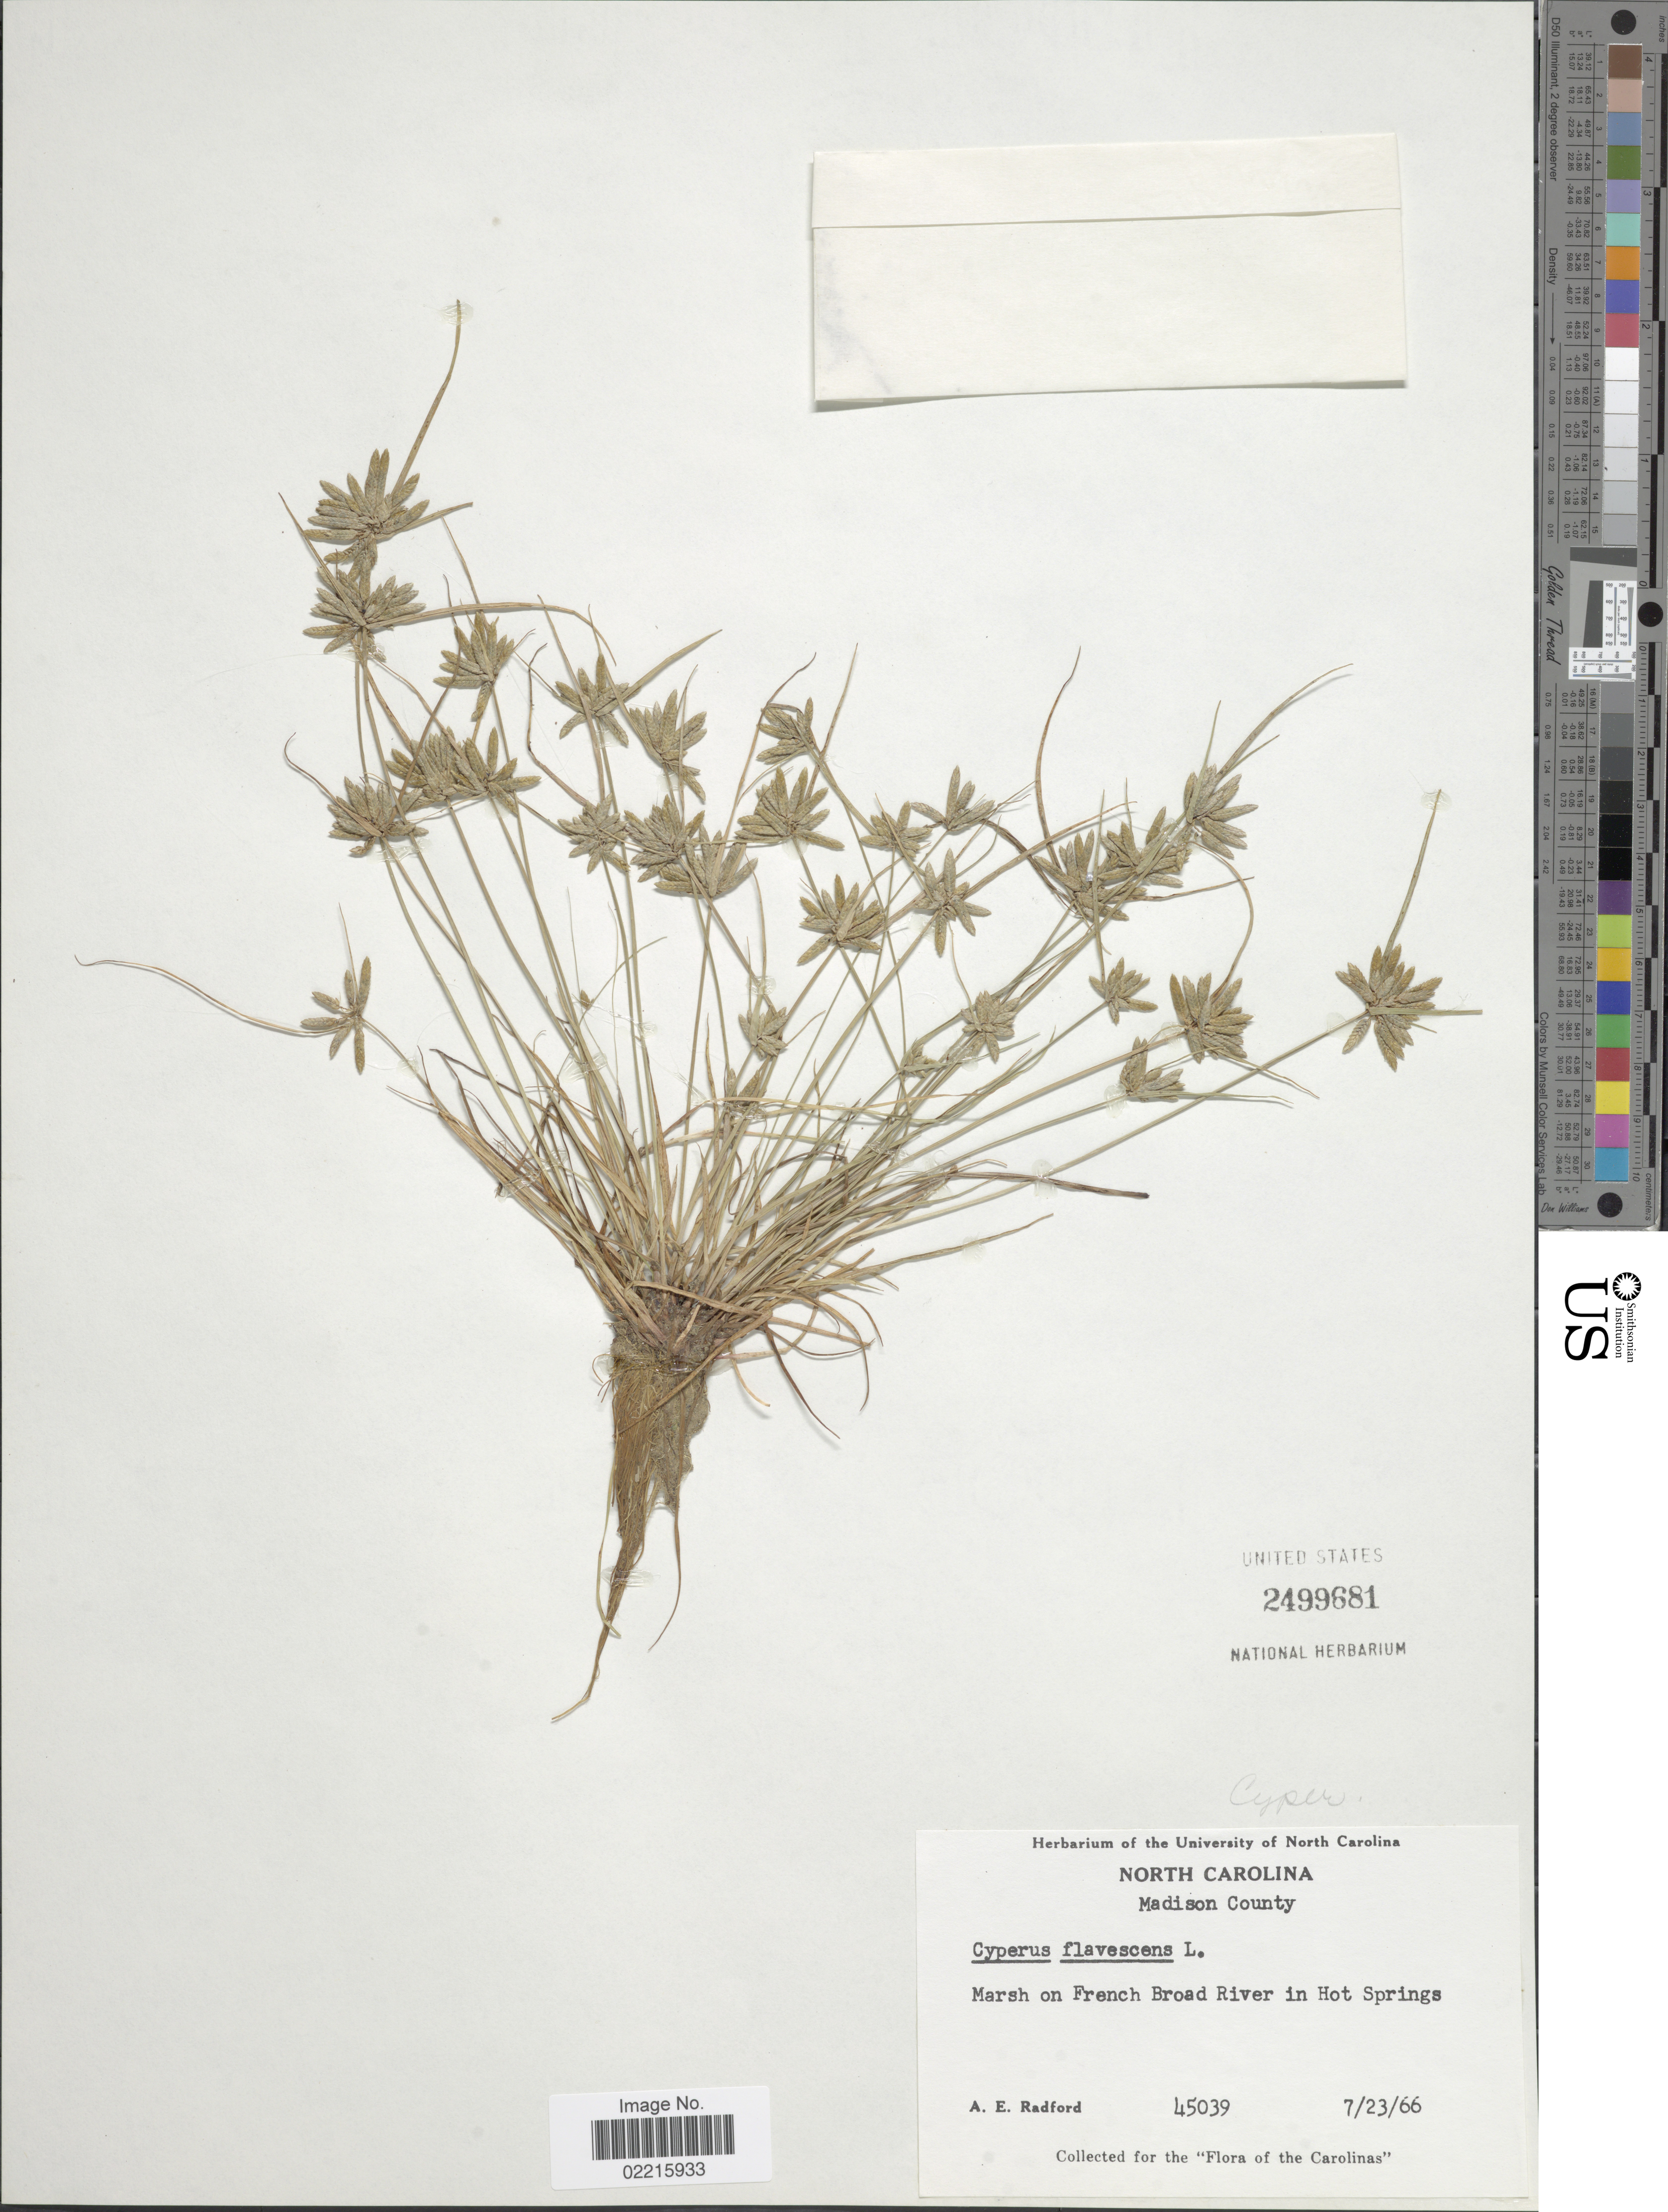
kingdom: Plantae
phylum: Tracheophyta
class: Liliopsida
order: Poales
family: Cyperaceae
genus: Cyperus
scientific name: Cyperus flavescens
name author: L.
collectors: A. E. Radford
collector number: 45039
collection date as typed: Transcribed d/m/y: 23/7/66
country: United States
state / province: North Carolina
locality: Madison County. Marsh on French Broad River in Hot Springs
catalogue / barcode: US 2499681